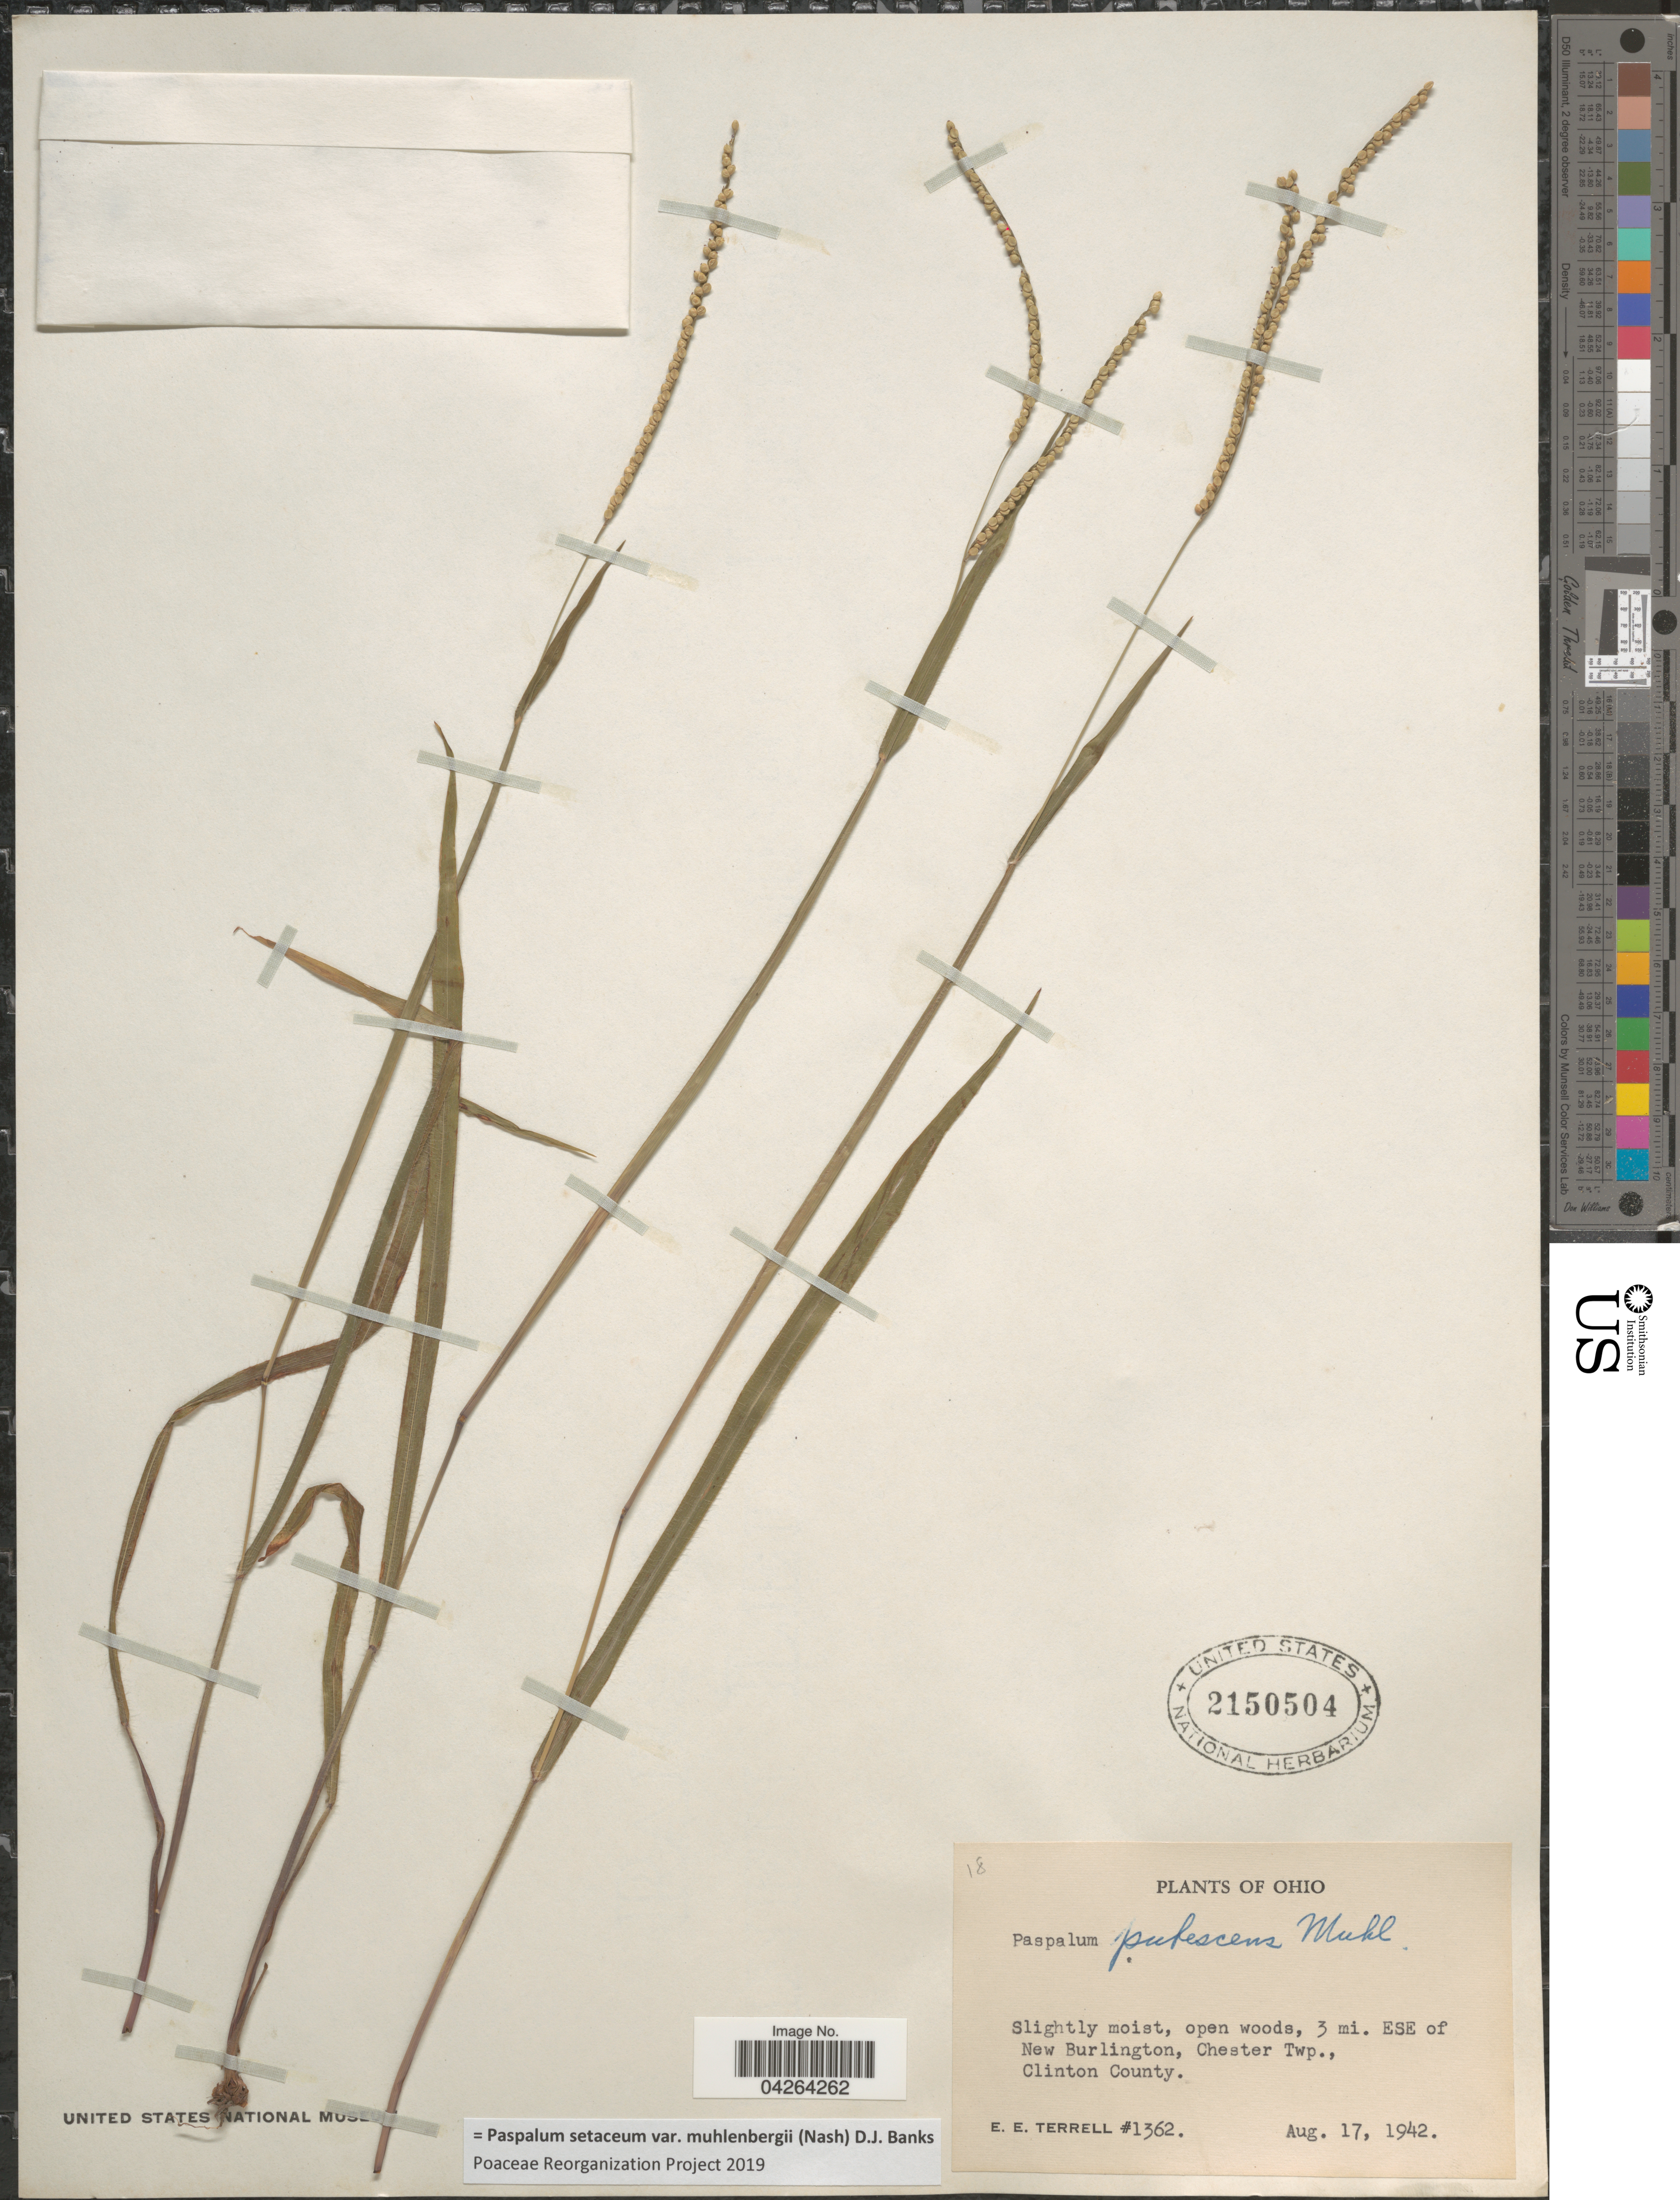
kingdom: Plantae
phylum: Tracheophyta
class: Liliopsida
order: Poales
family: Poaceae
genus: Paspalum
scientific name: Paspalum setaceum var. muhlenbergii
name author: (Nash) D.J. Banks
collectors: E. E. Terrell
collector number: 1362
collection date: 1942-08-17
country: United States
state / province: Ohio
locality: Slightly moist, open woods, 3 mi. ESE of New Burlington, Chester Twp., Clinton County.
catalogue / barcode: US 2150504